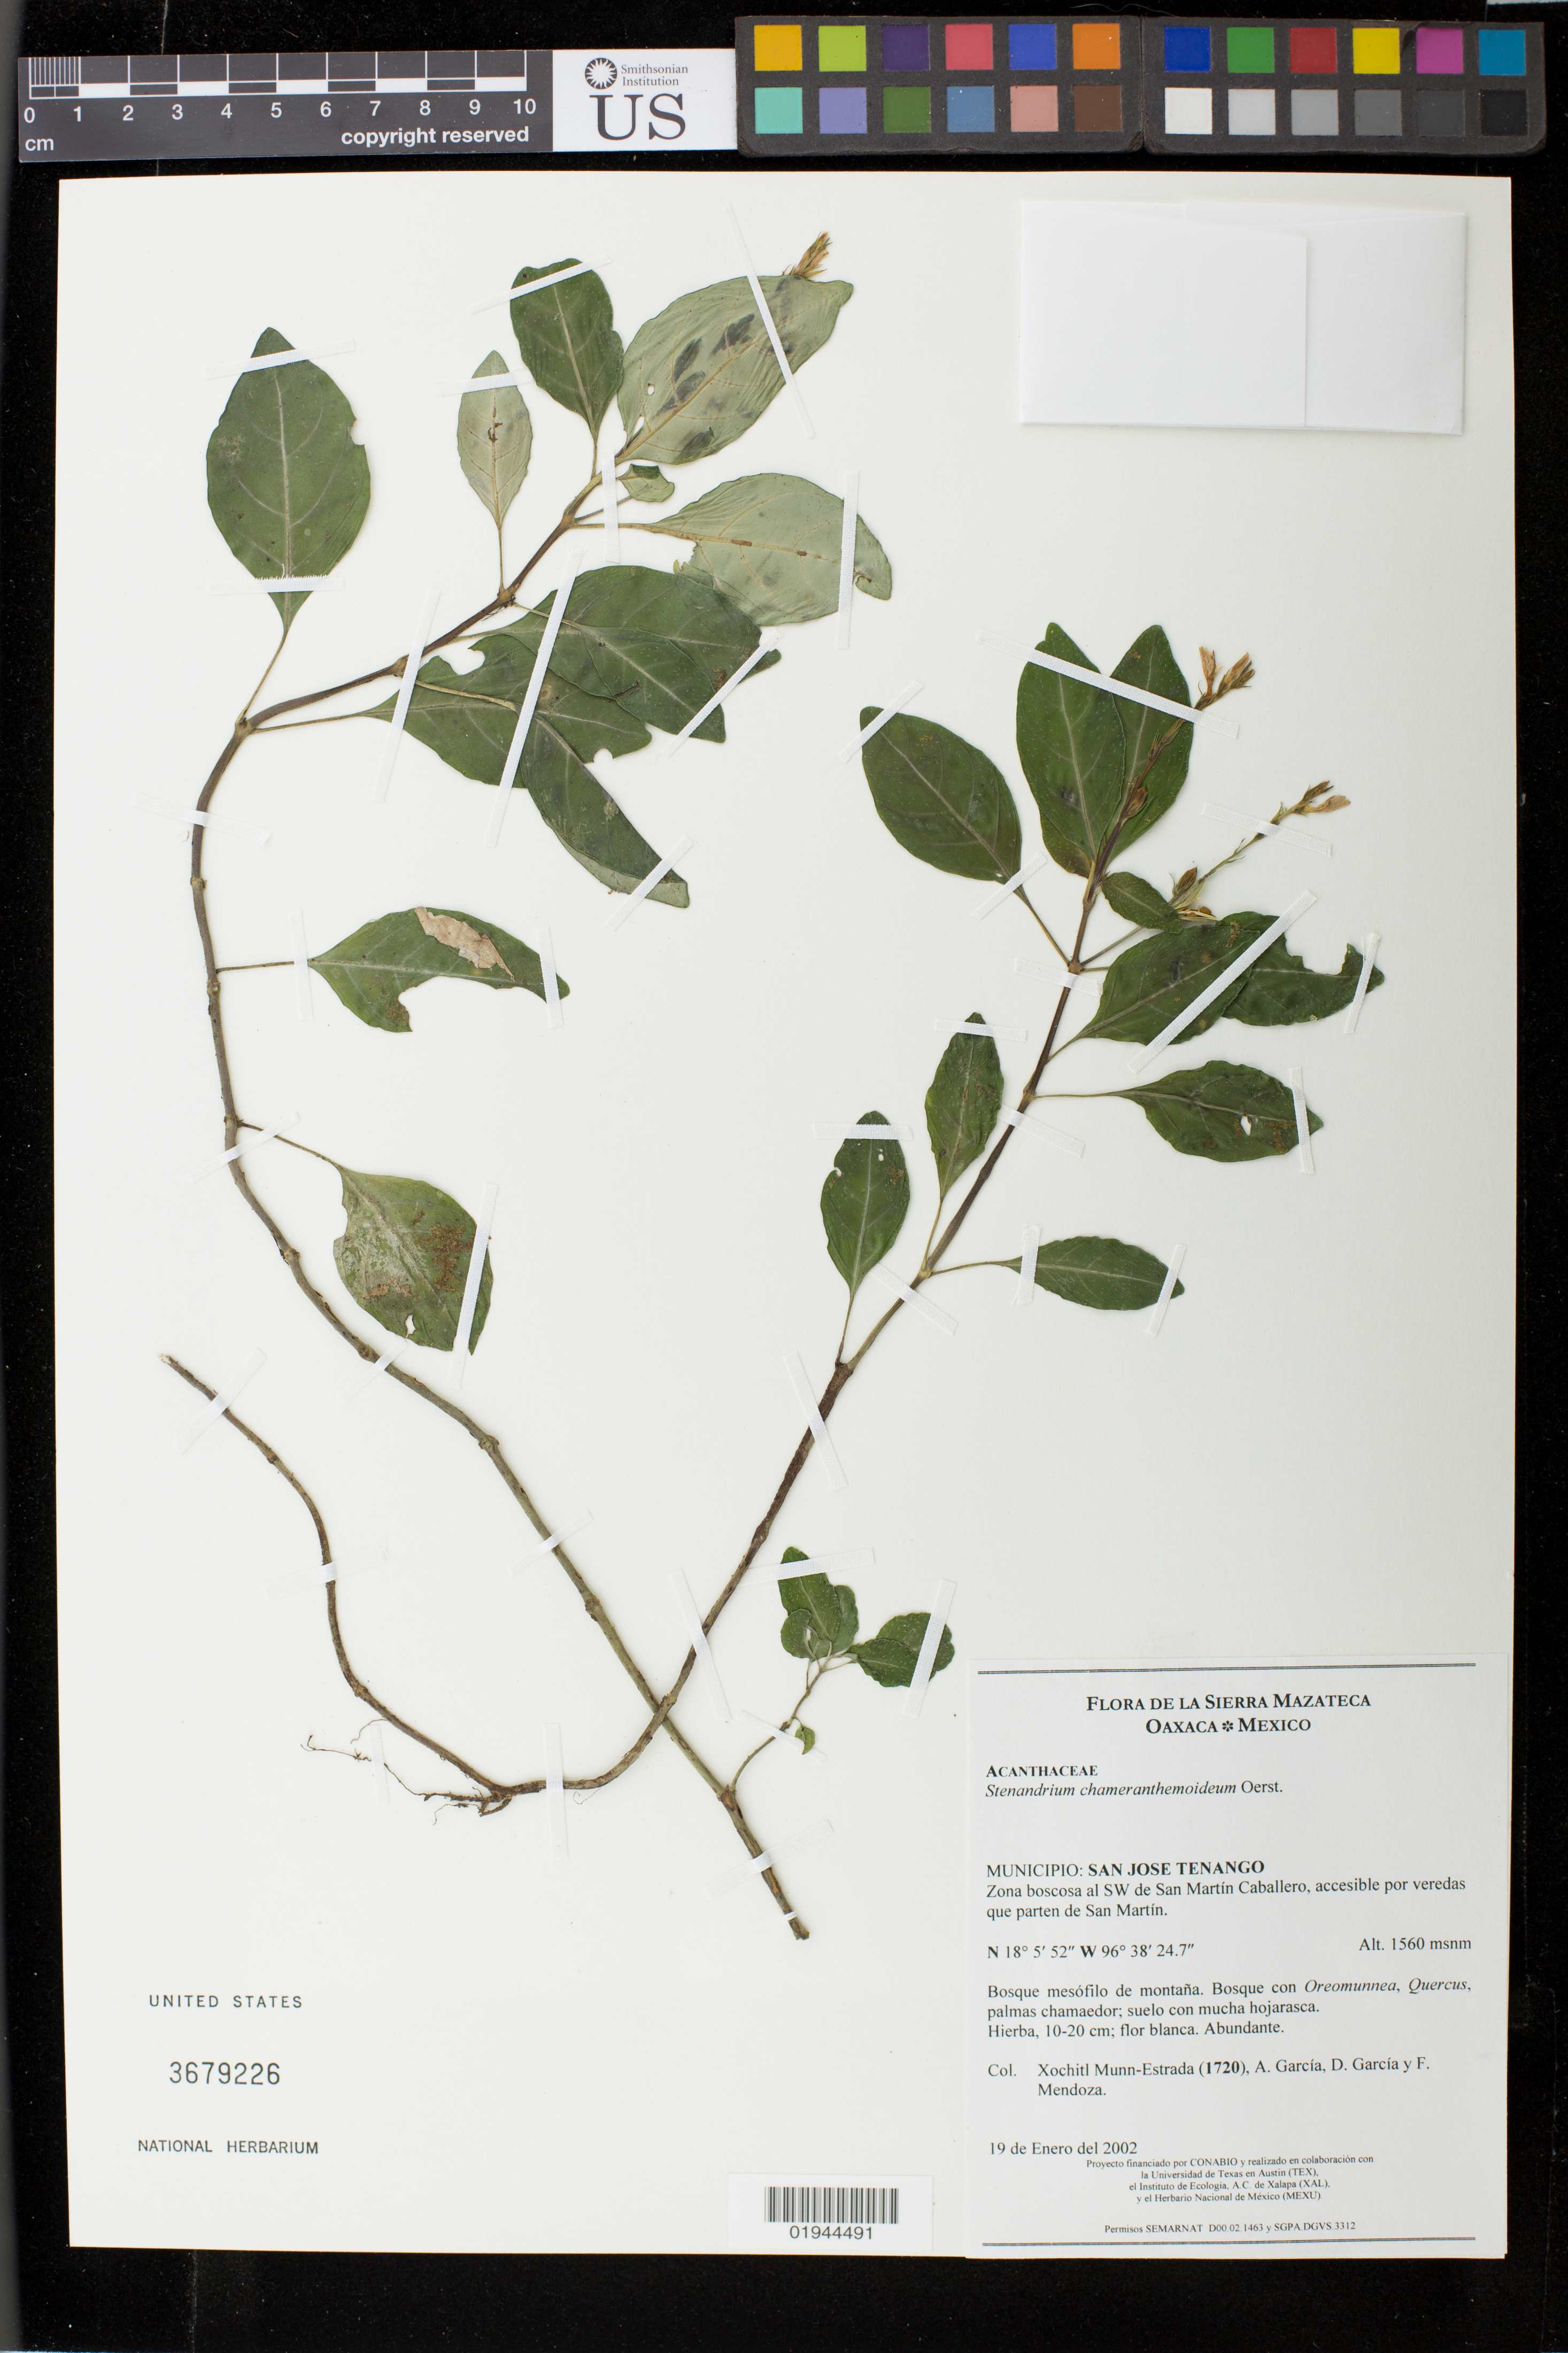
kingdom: Plantae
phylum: Tracheophyta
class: Magnoliopsida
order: Lamiales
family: Acanthaceae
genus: Stenandrium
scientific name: Stenandrium chameranthemoideum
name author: Oerst.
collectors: X. Munn-Estrada, A. García, D. García & F. Mendoza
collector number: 1720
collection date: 2002-01-19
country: Mexico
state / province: Oaxaca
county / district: San Jose Tenango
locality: Zona boscosa al SW de San Martin Caballero, accesible por veredas que parten de San Martin.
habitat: Bosque mesofilo de montana. Suelo con mucha hojarasca.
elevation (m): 1560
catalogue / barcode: US 3679226